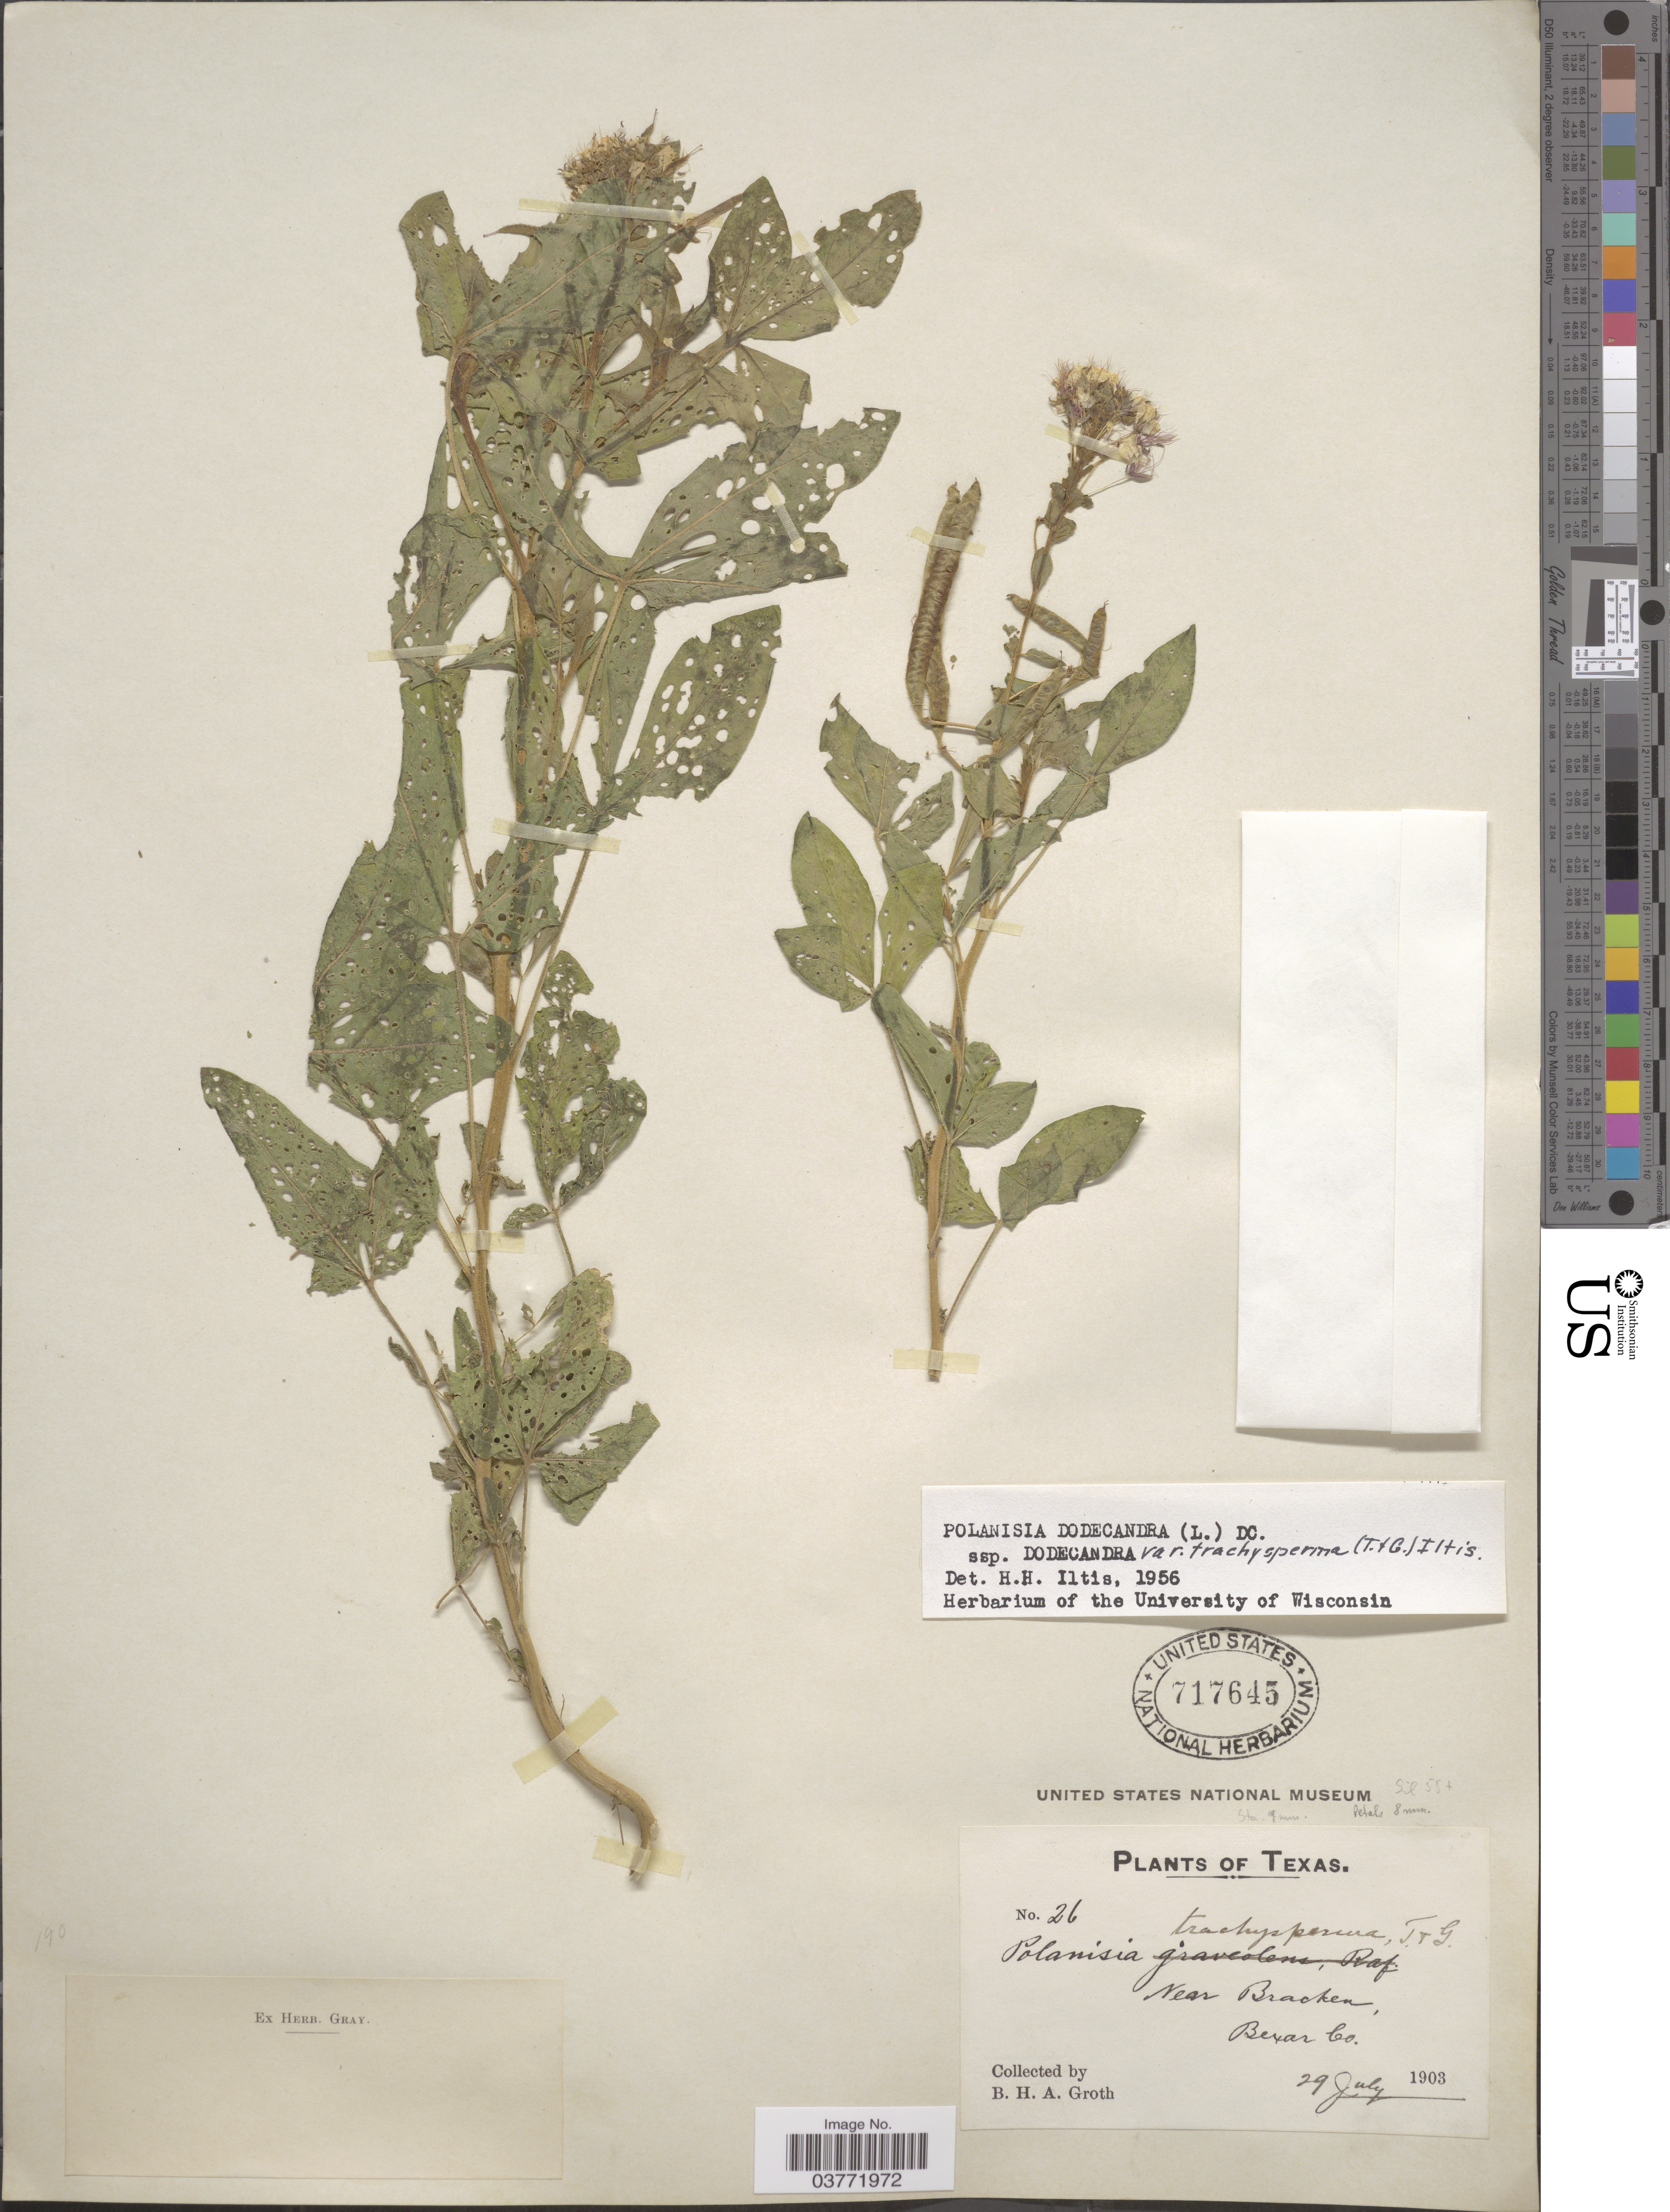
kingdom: Plantae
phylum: Tracheophyta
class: Magnoliopsida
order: Brassicales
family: Cleomaceae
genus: Polanisia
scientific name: Polanisia trachysperma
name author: Torr. & A. Gray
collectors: B. Groth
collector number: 26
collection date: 1903-07-29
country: United States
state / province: Texas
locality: Near Bracken, Bexar Co.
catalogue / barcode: US 717645